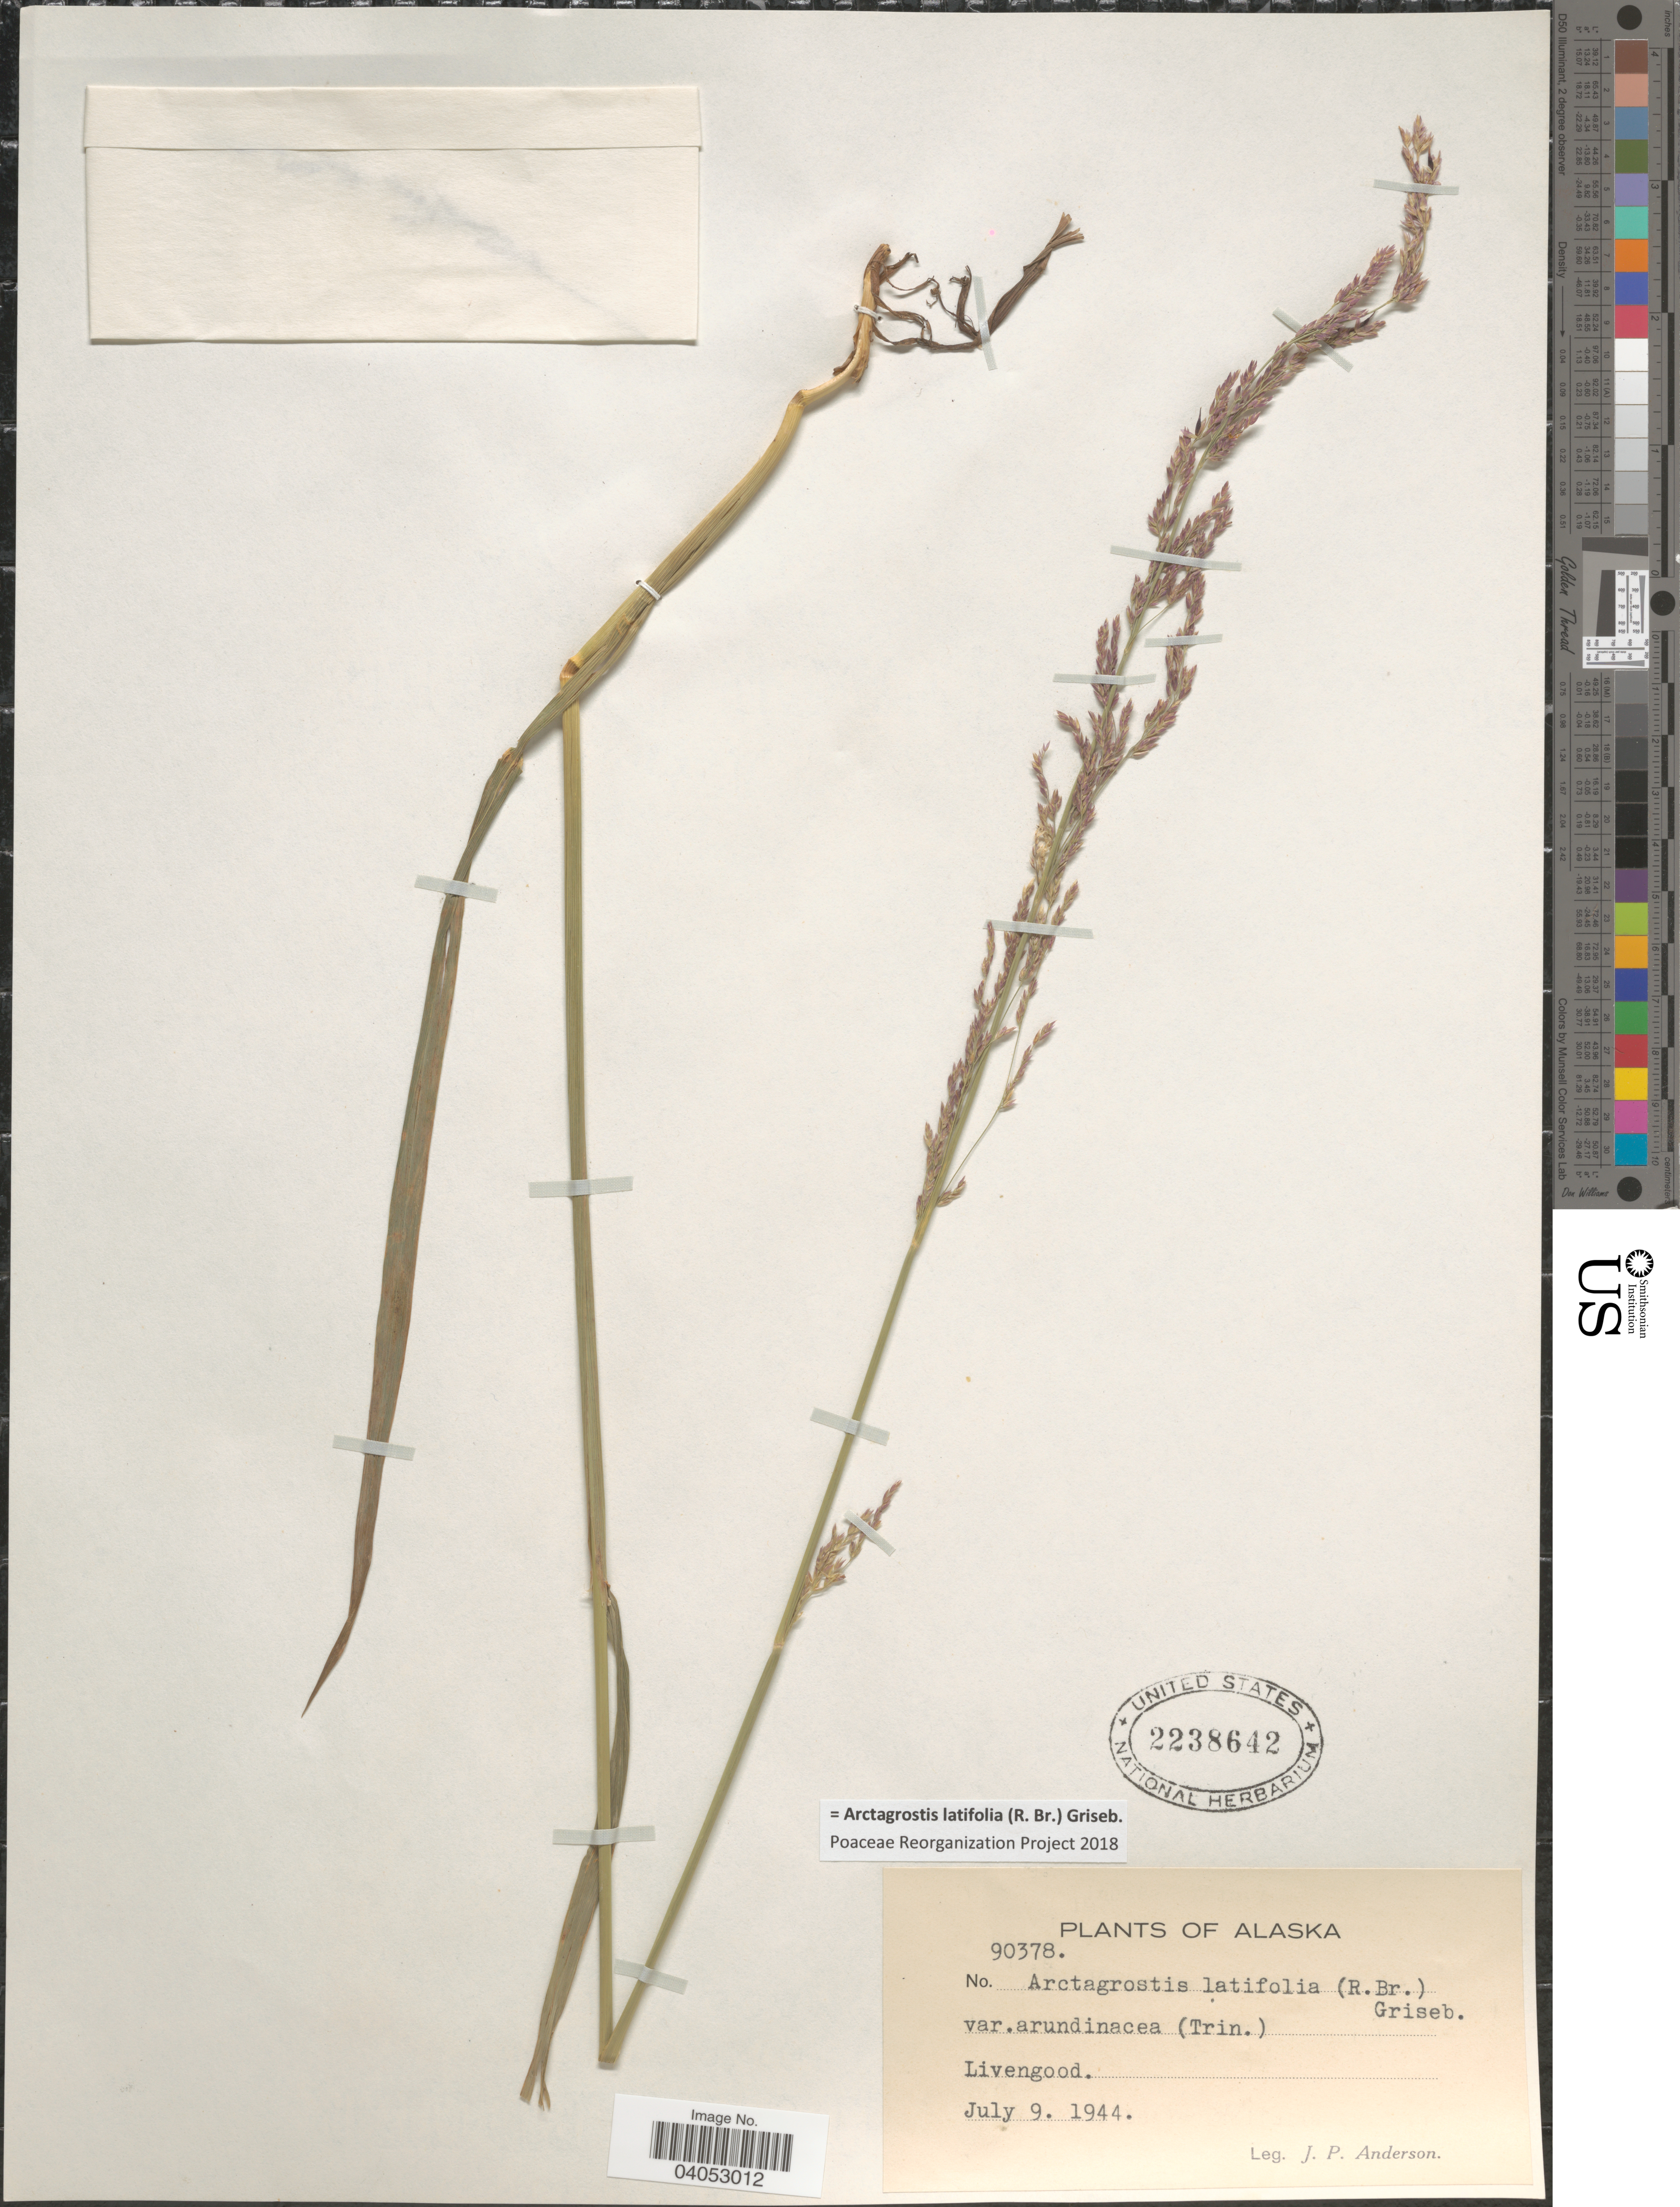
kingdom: Plantae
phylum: Tracheophyta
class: Liliopsida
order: Poales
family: Poaceae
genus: Arctagrostis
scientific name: Arctagrostis latifolia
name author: (R. Br.) Griseb.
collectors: J. P. Anderson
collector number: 90378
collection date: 1944-07-09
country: United States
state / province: Alaska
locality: Livengood.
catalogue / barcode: US 2238642